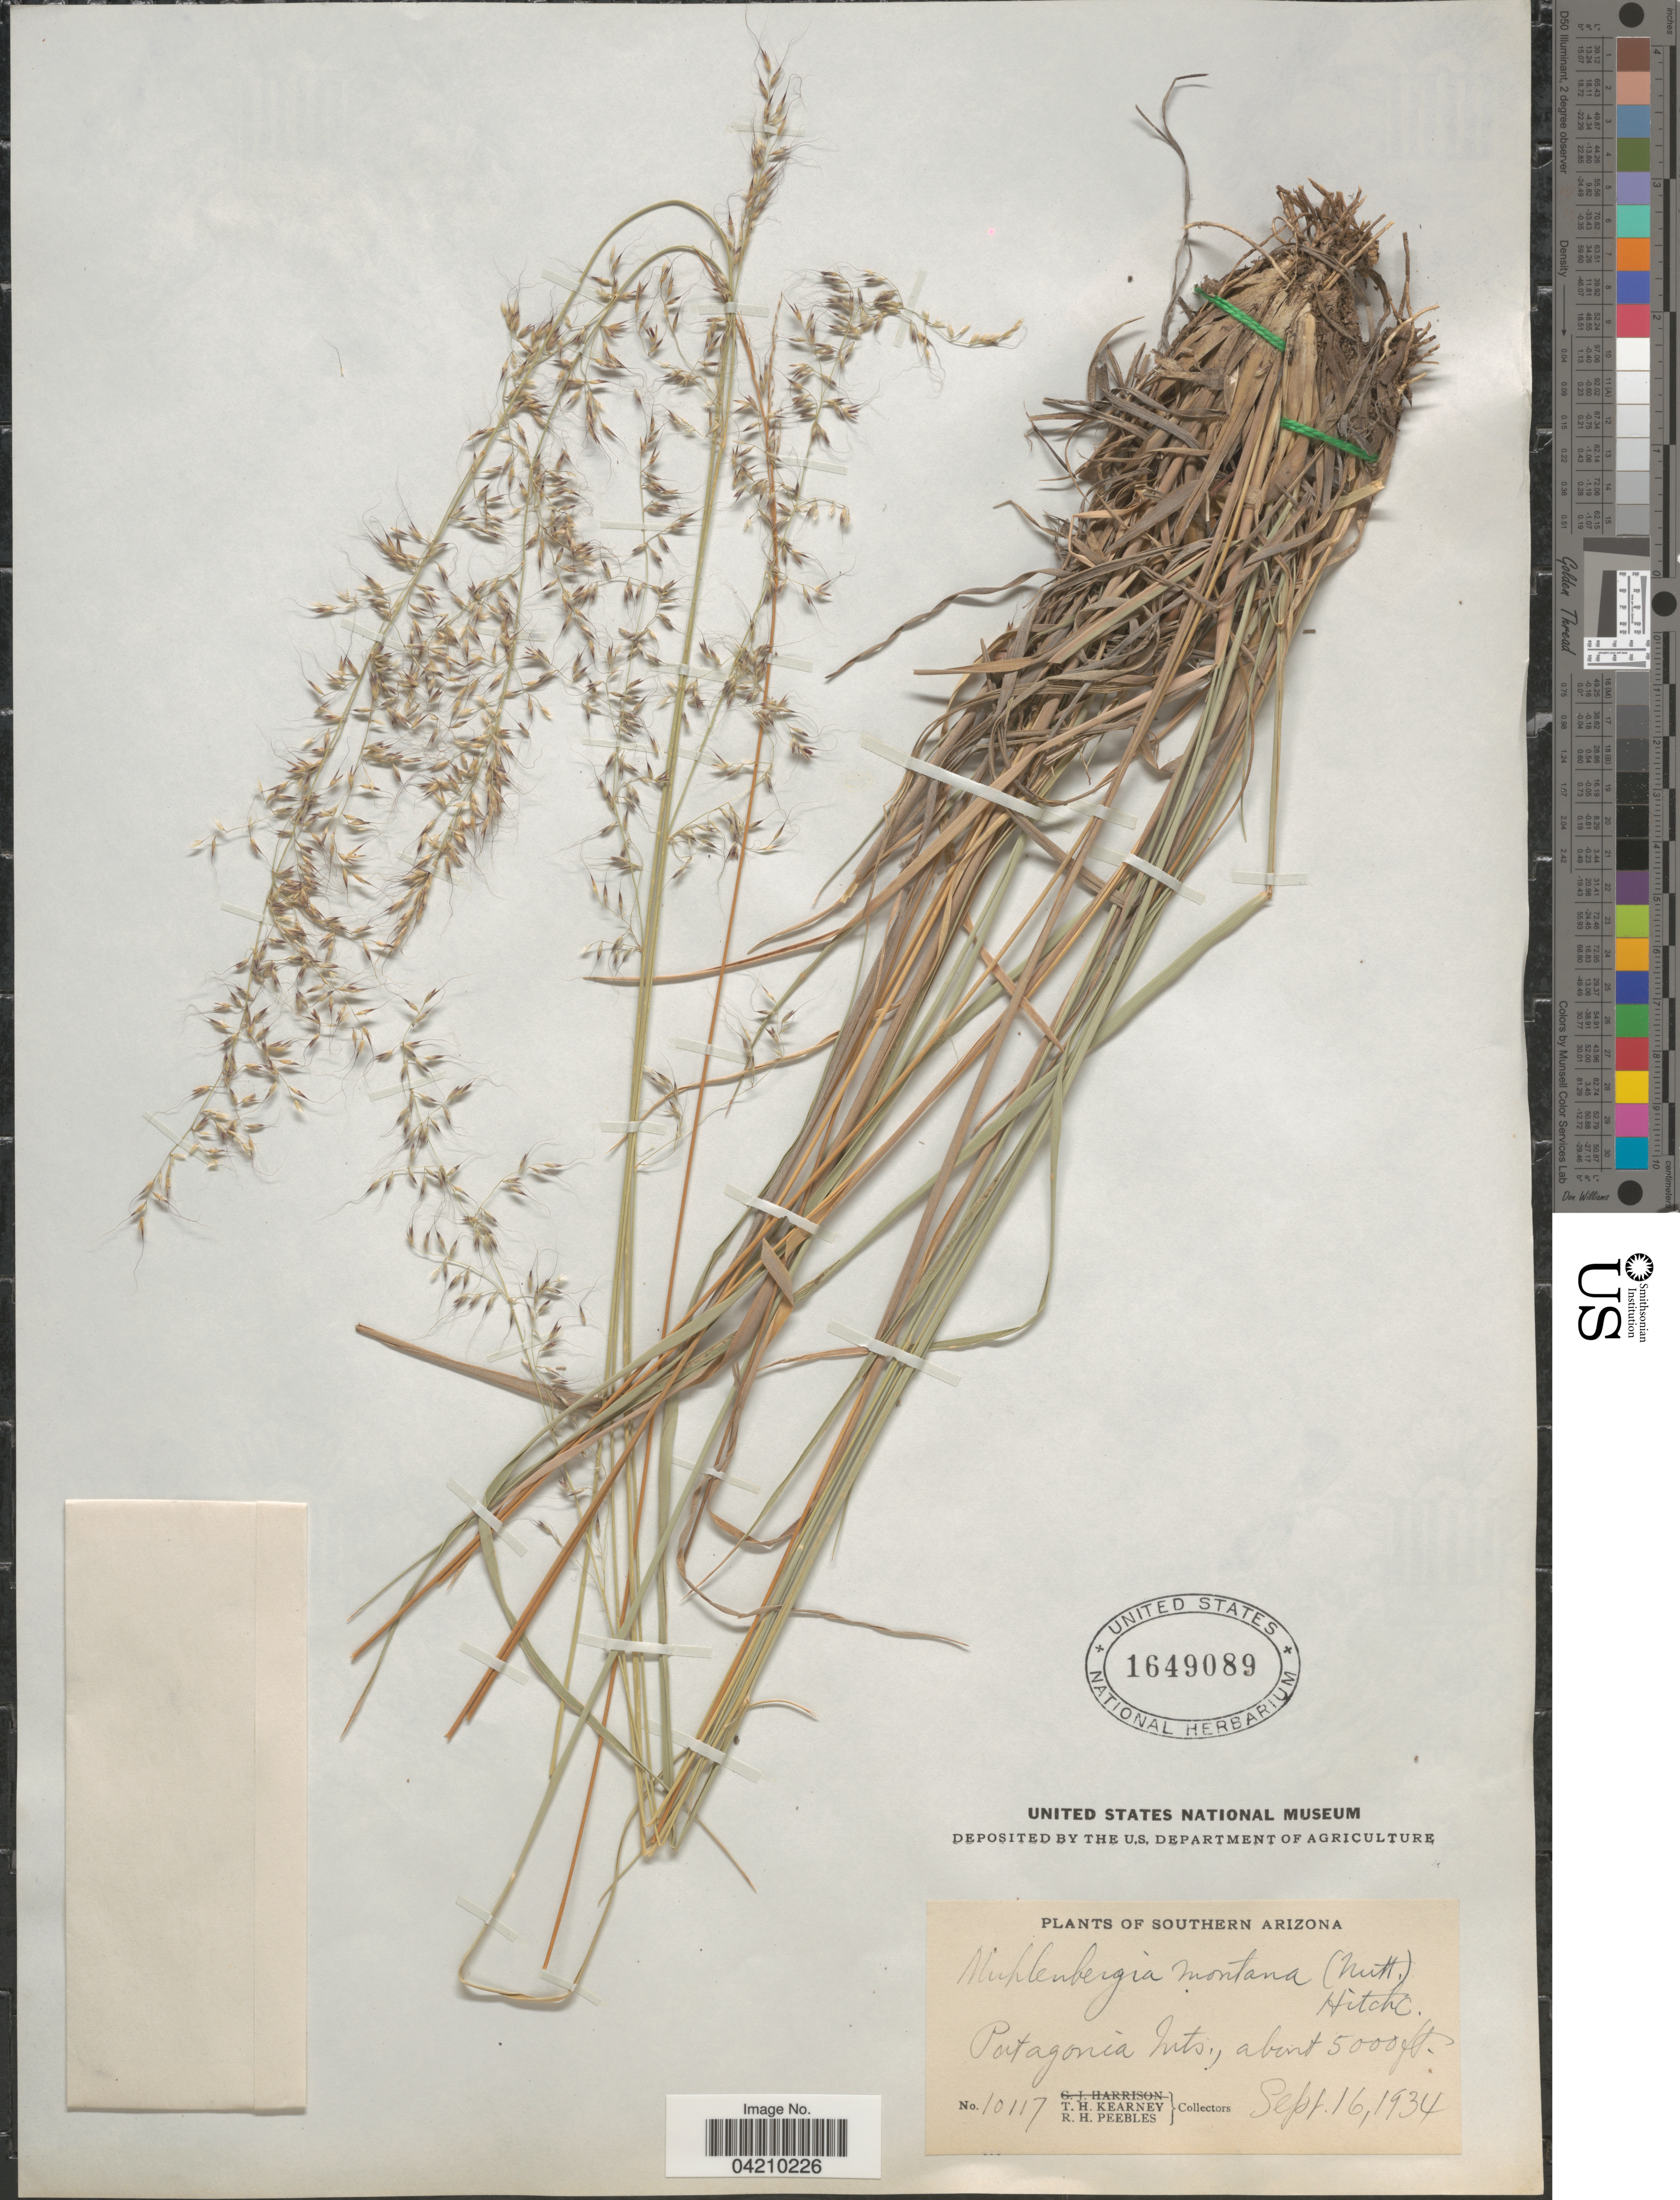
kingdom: Plantae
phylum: Tracheophyta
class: Liliopsida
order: Poales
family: Poaceae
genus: Muhlenbergia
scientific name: Muhlenbergia montana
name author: (Nutt.) Hitchc.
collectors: T. H. Kearney & R. H. Peebles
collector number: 10117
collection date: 1934-09-16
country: United States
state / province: Arizona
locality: Southern Arizona. Patagonia Mts.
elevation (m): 1524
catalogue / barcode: US 1649089